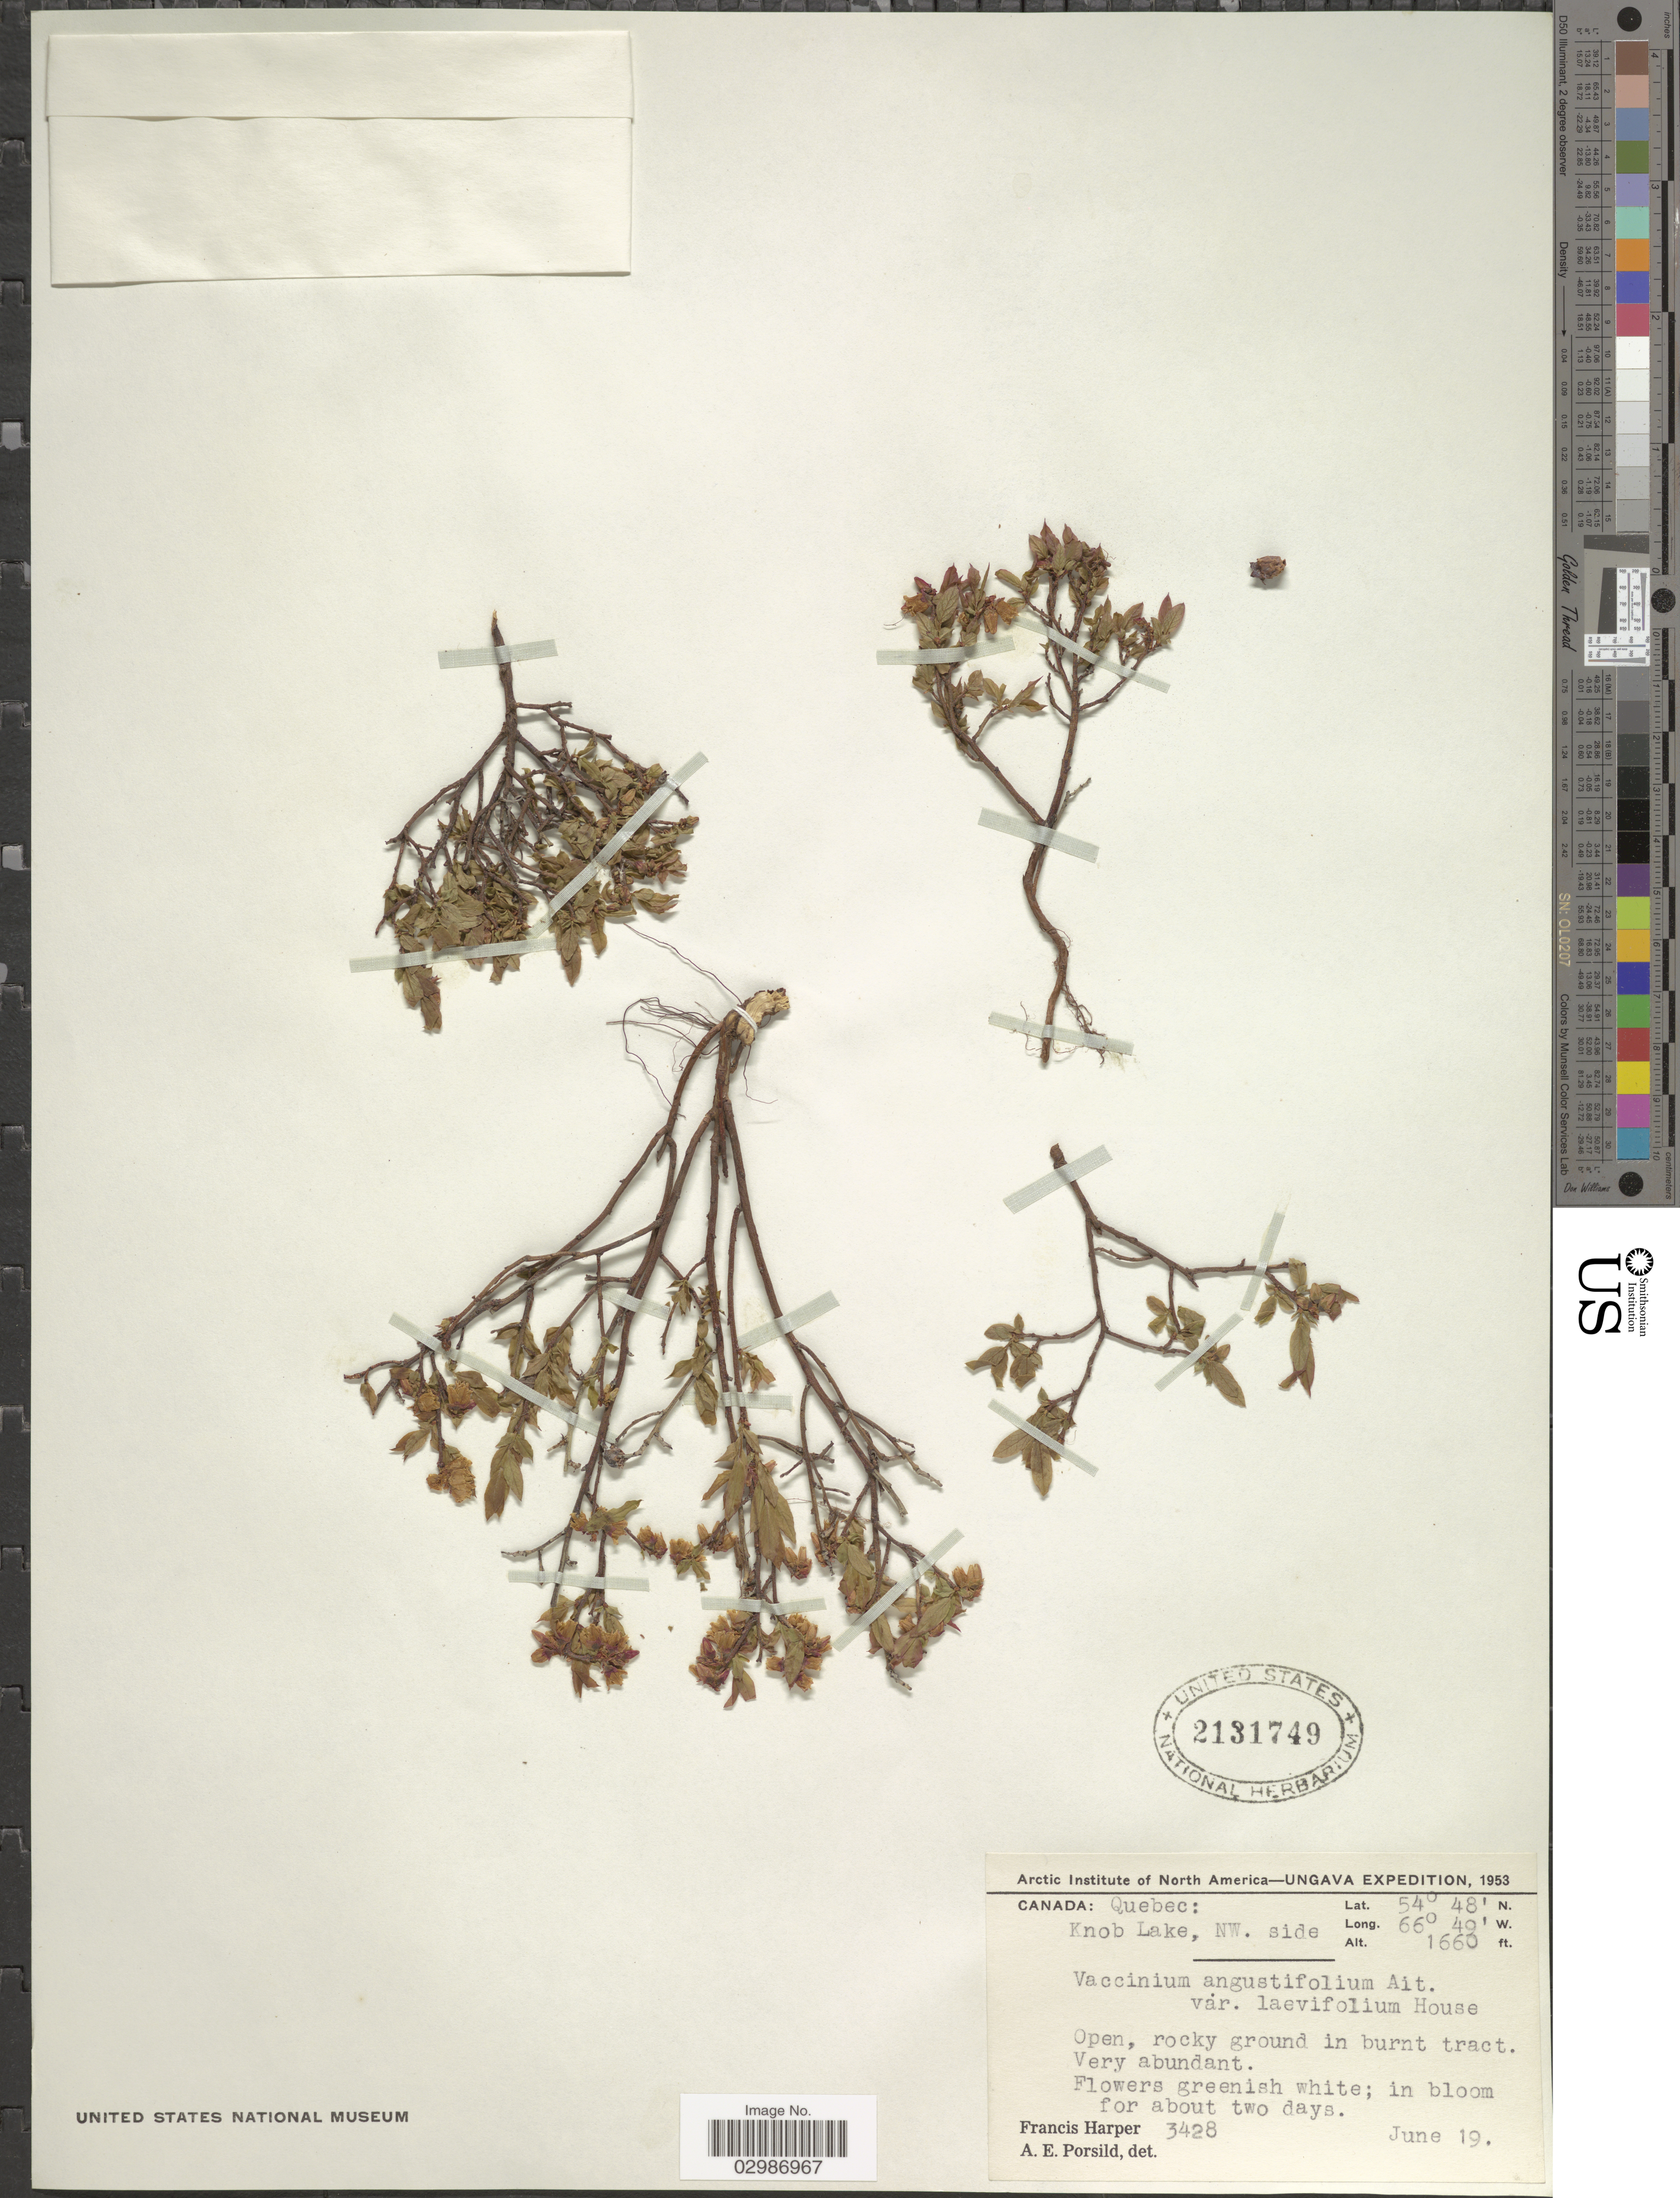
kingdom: Plantae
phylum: Tracheophyta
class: Magnoliopsida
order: Ericales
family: Ericaceae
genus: Vaccinium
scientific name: Vaccinium angustifolium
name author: Aiton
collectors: F. Harper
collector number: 3428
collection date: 1953-06-19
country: Canada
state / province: Quebec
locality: Knob Lake, NW. side.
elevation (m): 506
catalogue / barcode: US 2131749